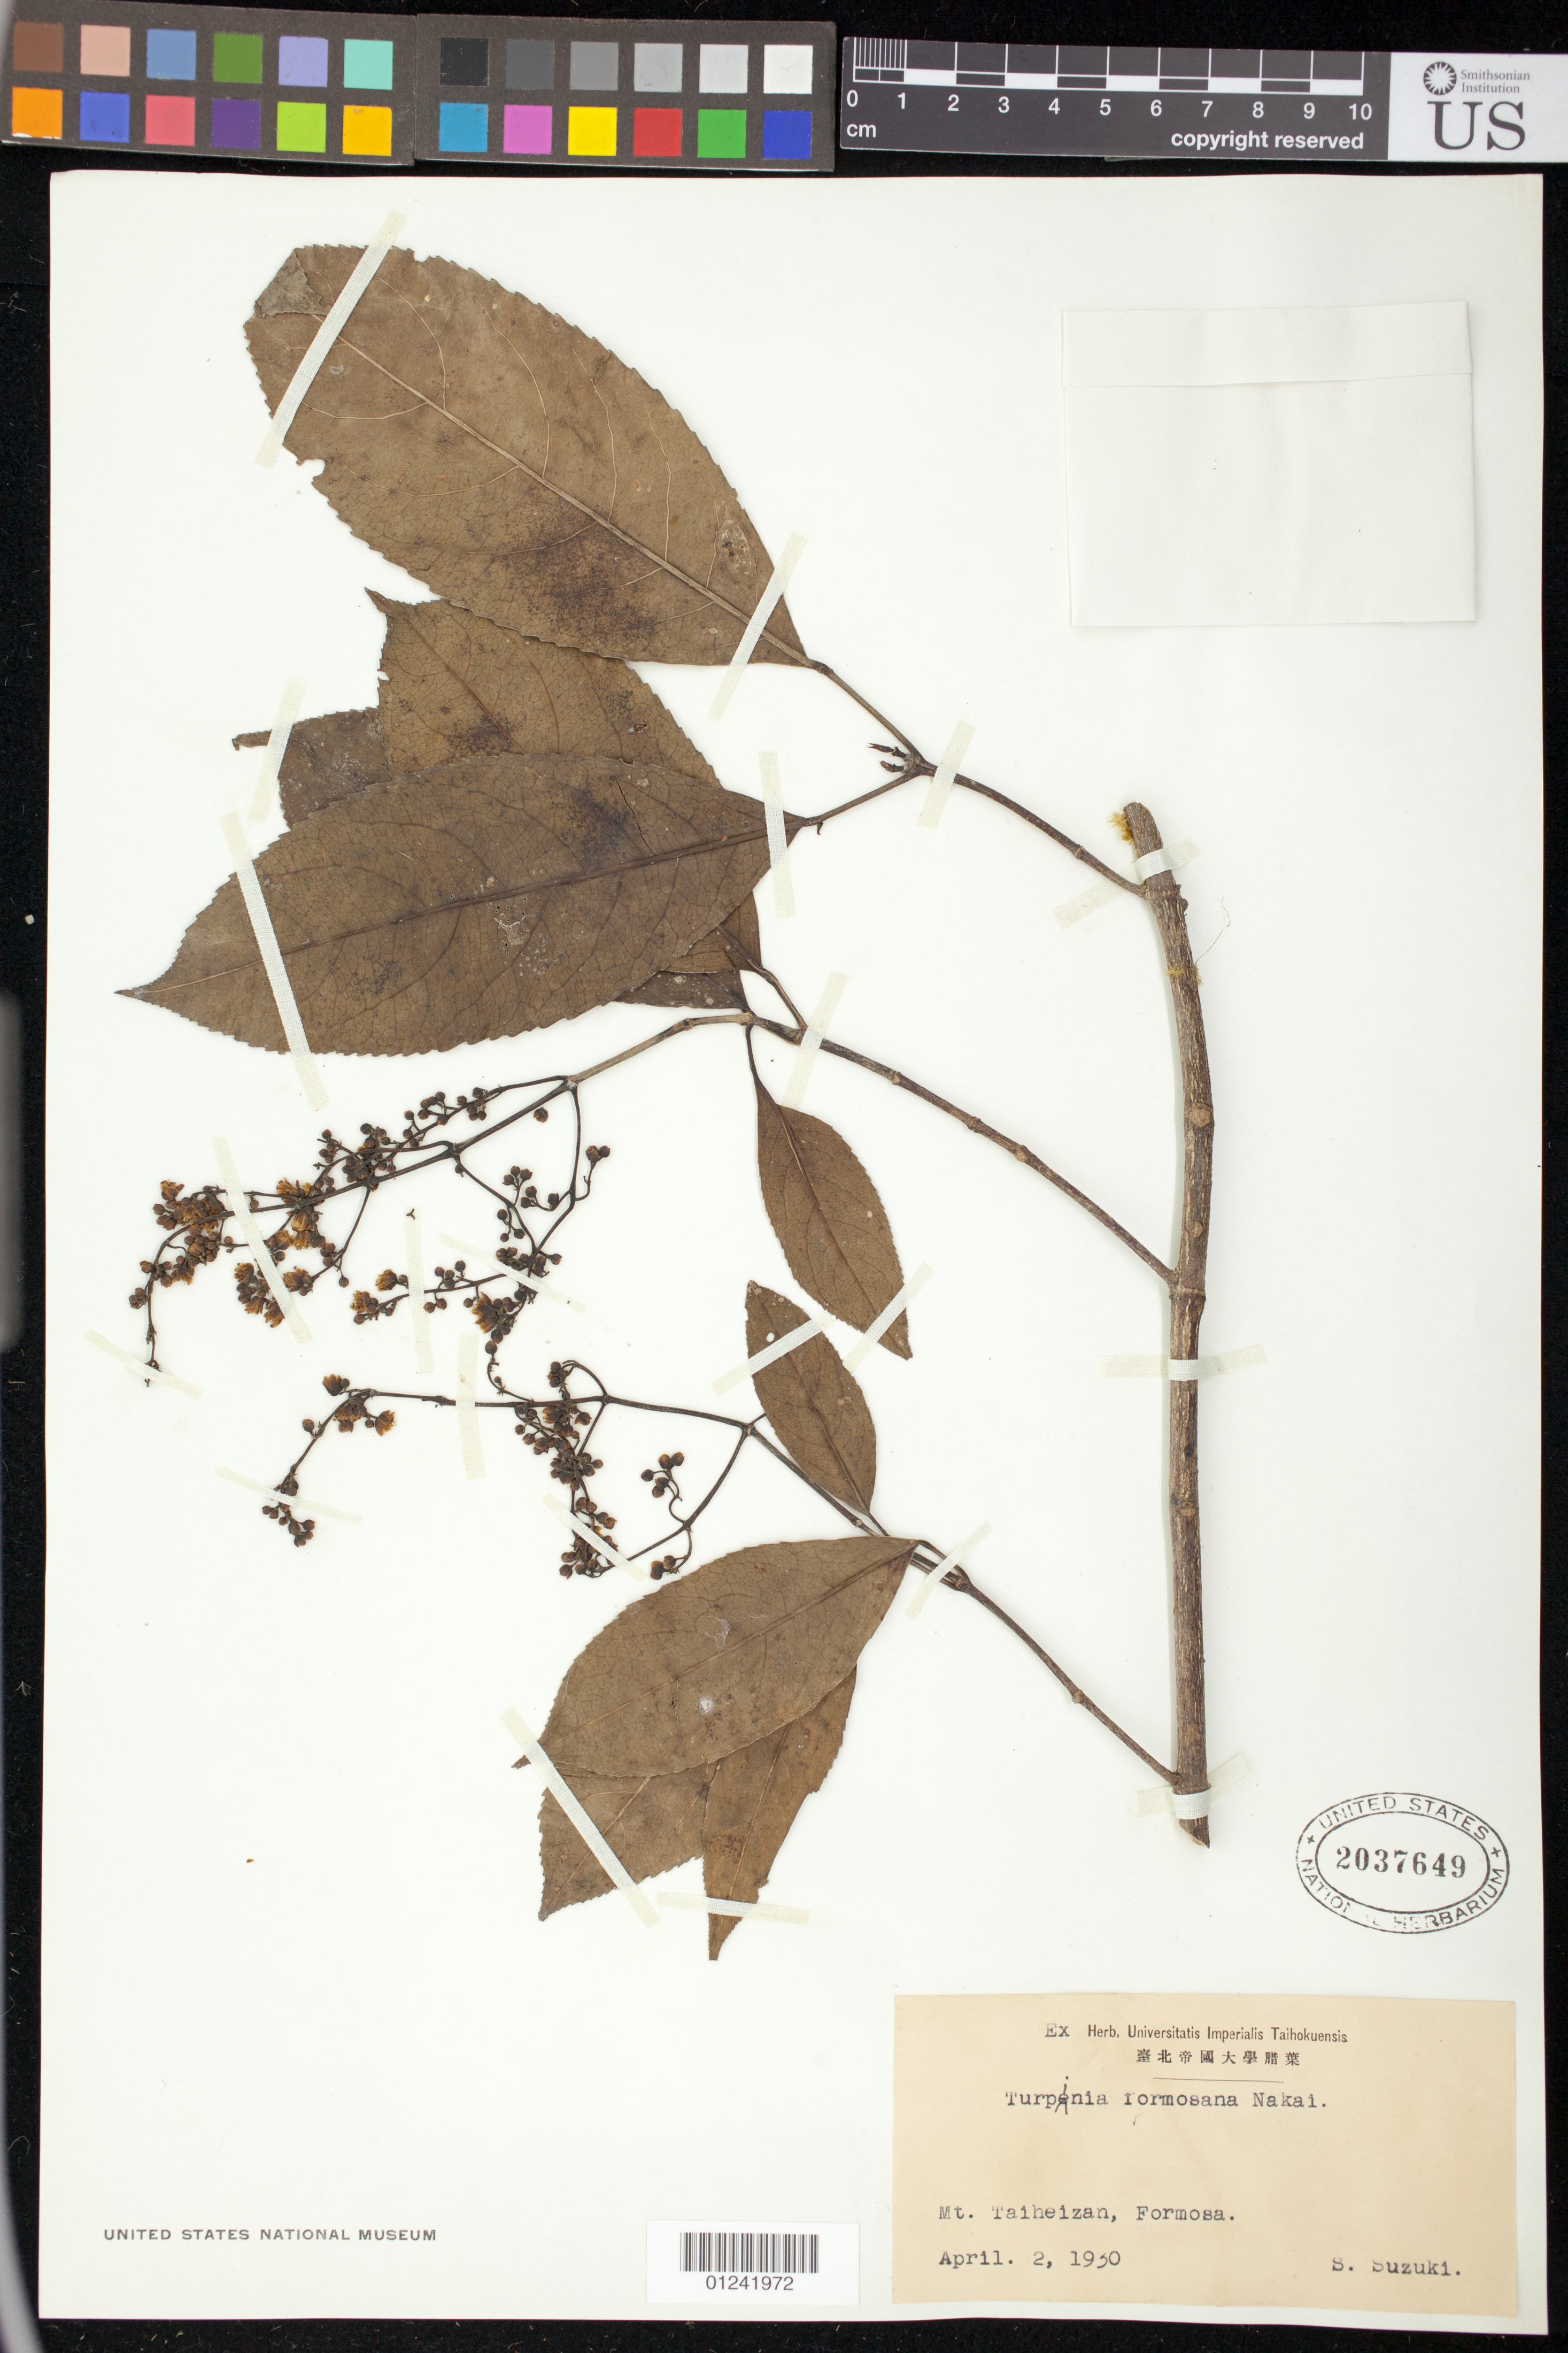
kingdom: Plantae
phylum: Tracheophyta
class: Magnoliopsida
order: Crossosomatales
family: Staphyleaceae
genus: Turpinia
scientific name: Turpinia formosana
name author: Nakai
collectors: S. Suzuki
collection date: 1930-04-02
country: Taiwan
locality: Mt. Taiheizan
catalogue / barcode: US 2037649